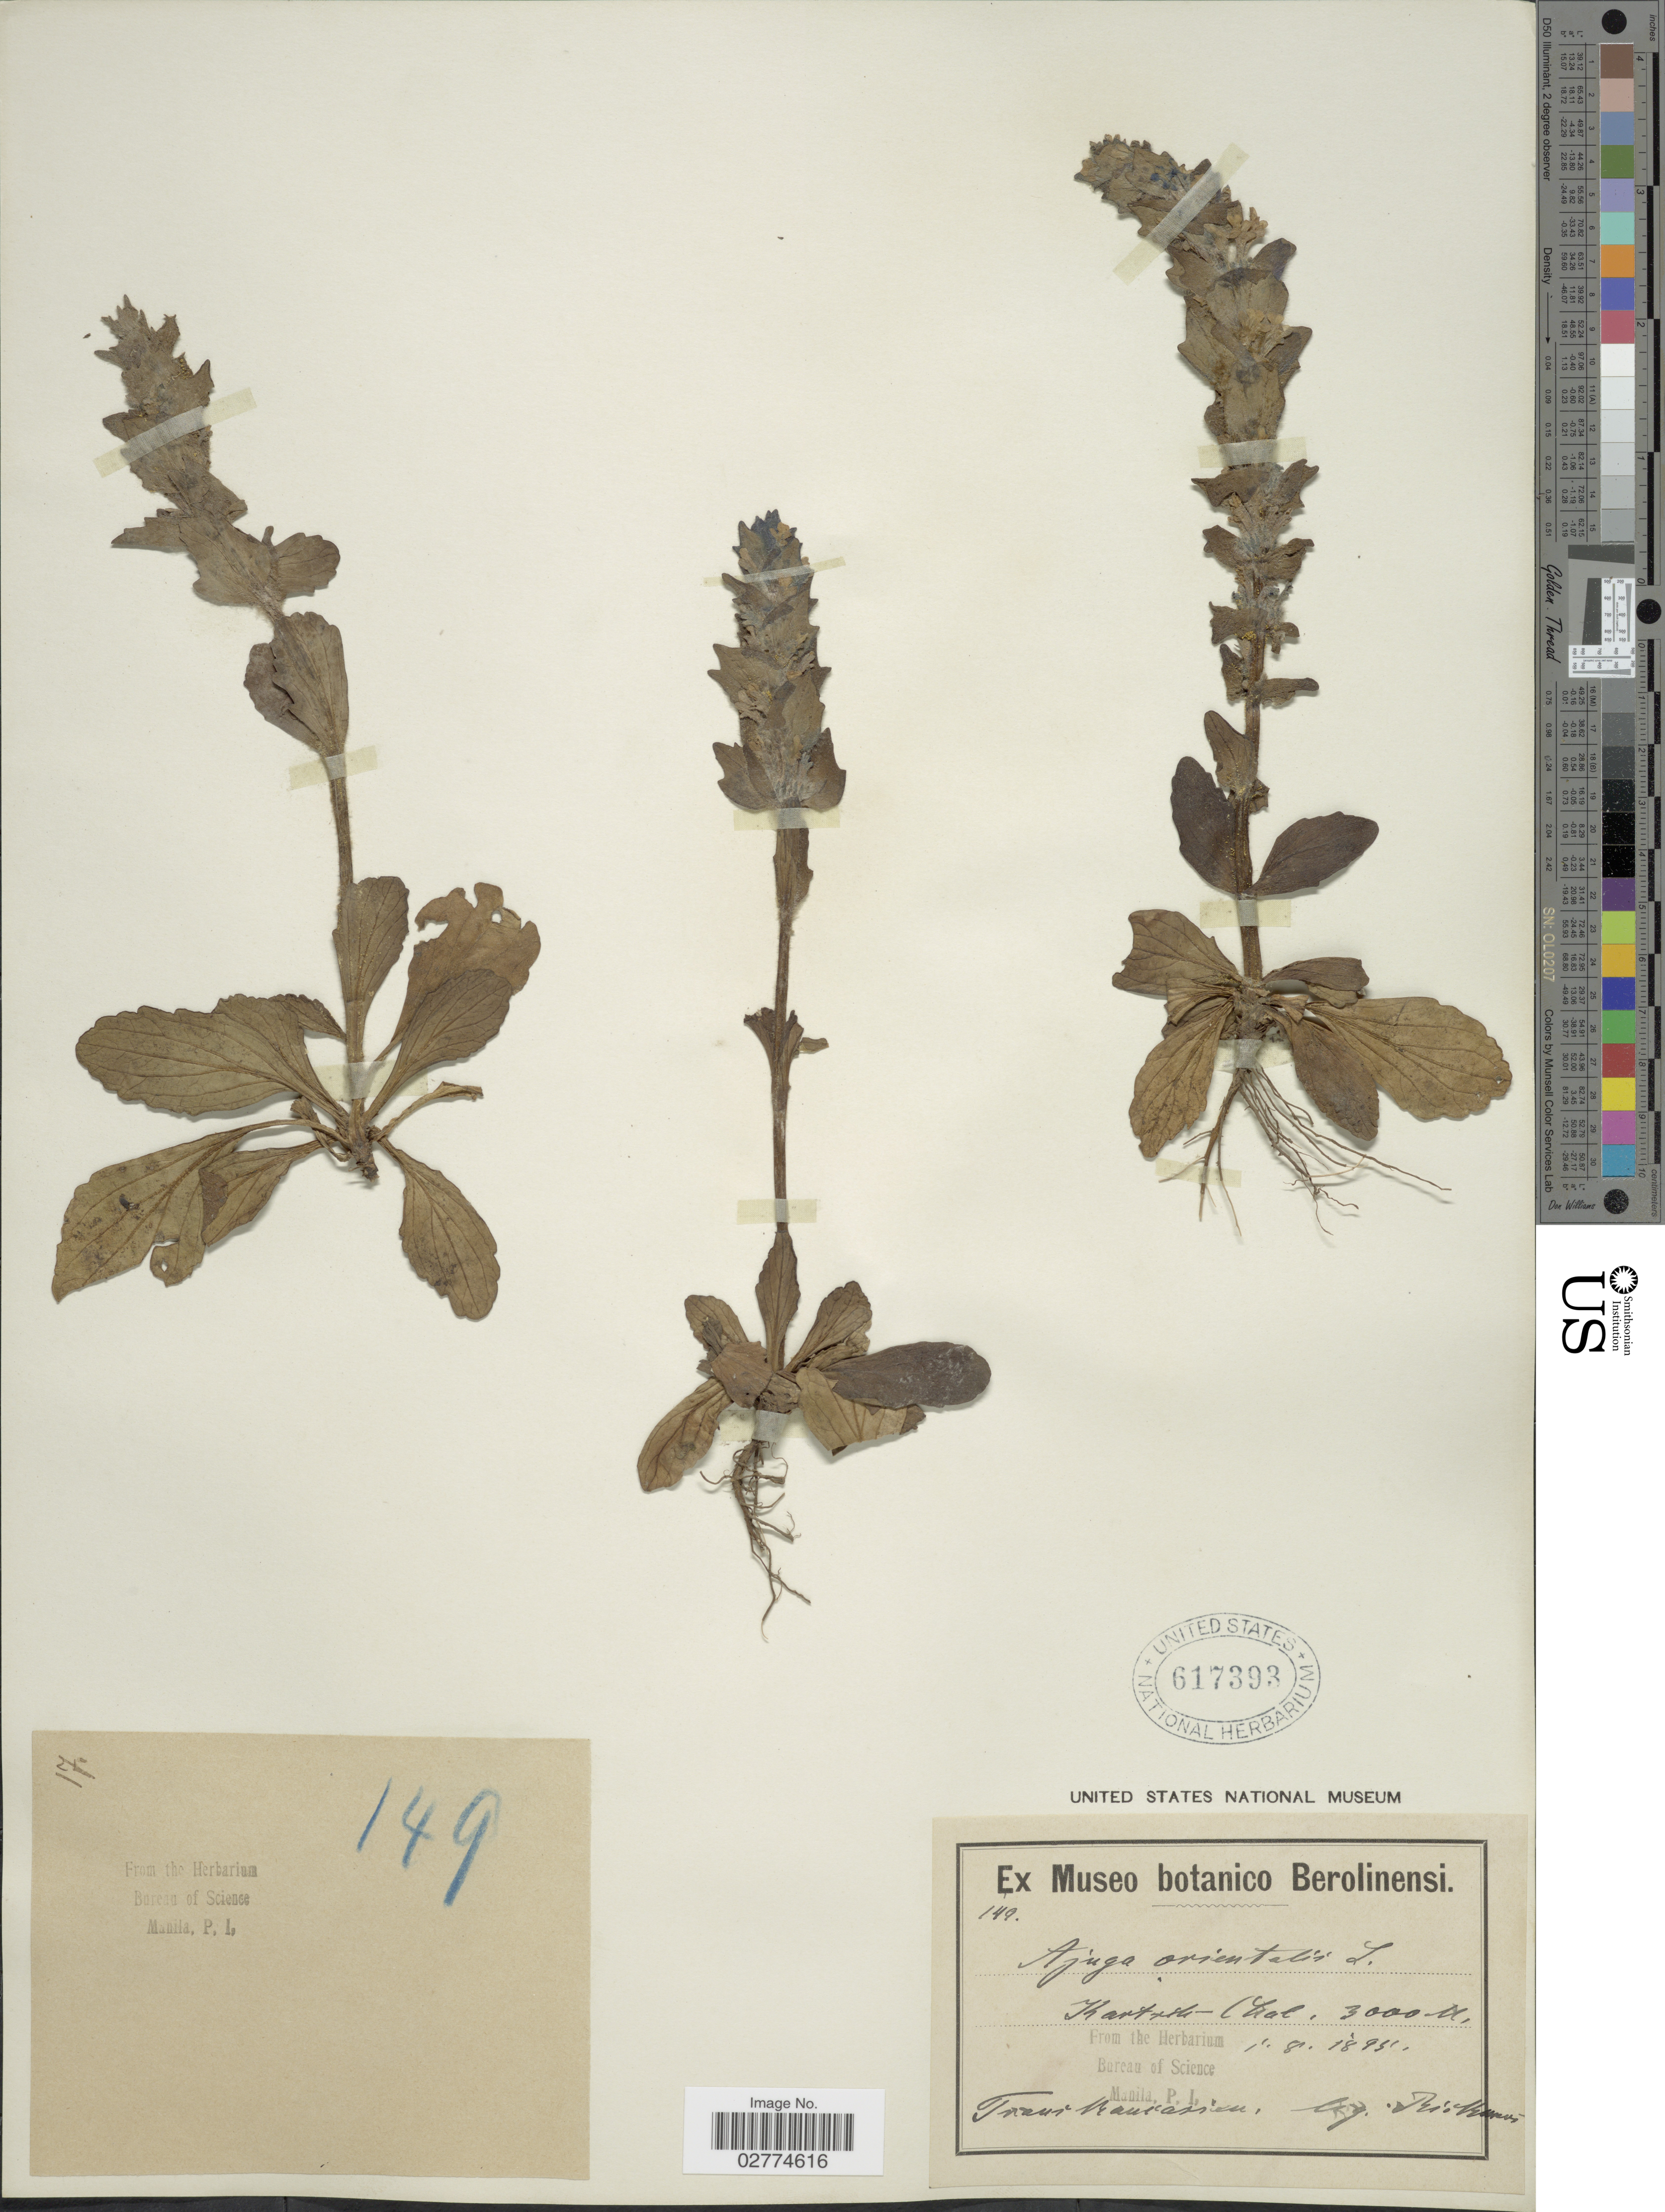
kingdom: Plantae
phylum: Tracheophyta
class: Magnoliopsida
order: Lamiales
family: Lamiaceae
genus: Ajuga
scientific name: Ajuga orientalis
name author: L.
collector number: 149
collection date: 1893-08-01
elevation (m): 3000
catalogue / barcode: US 617393